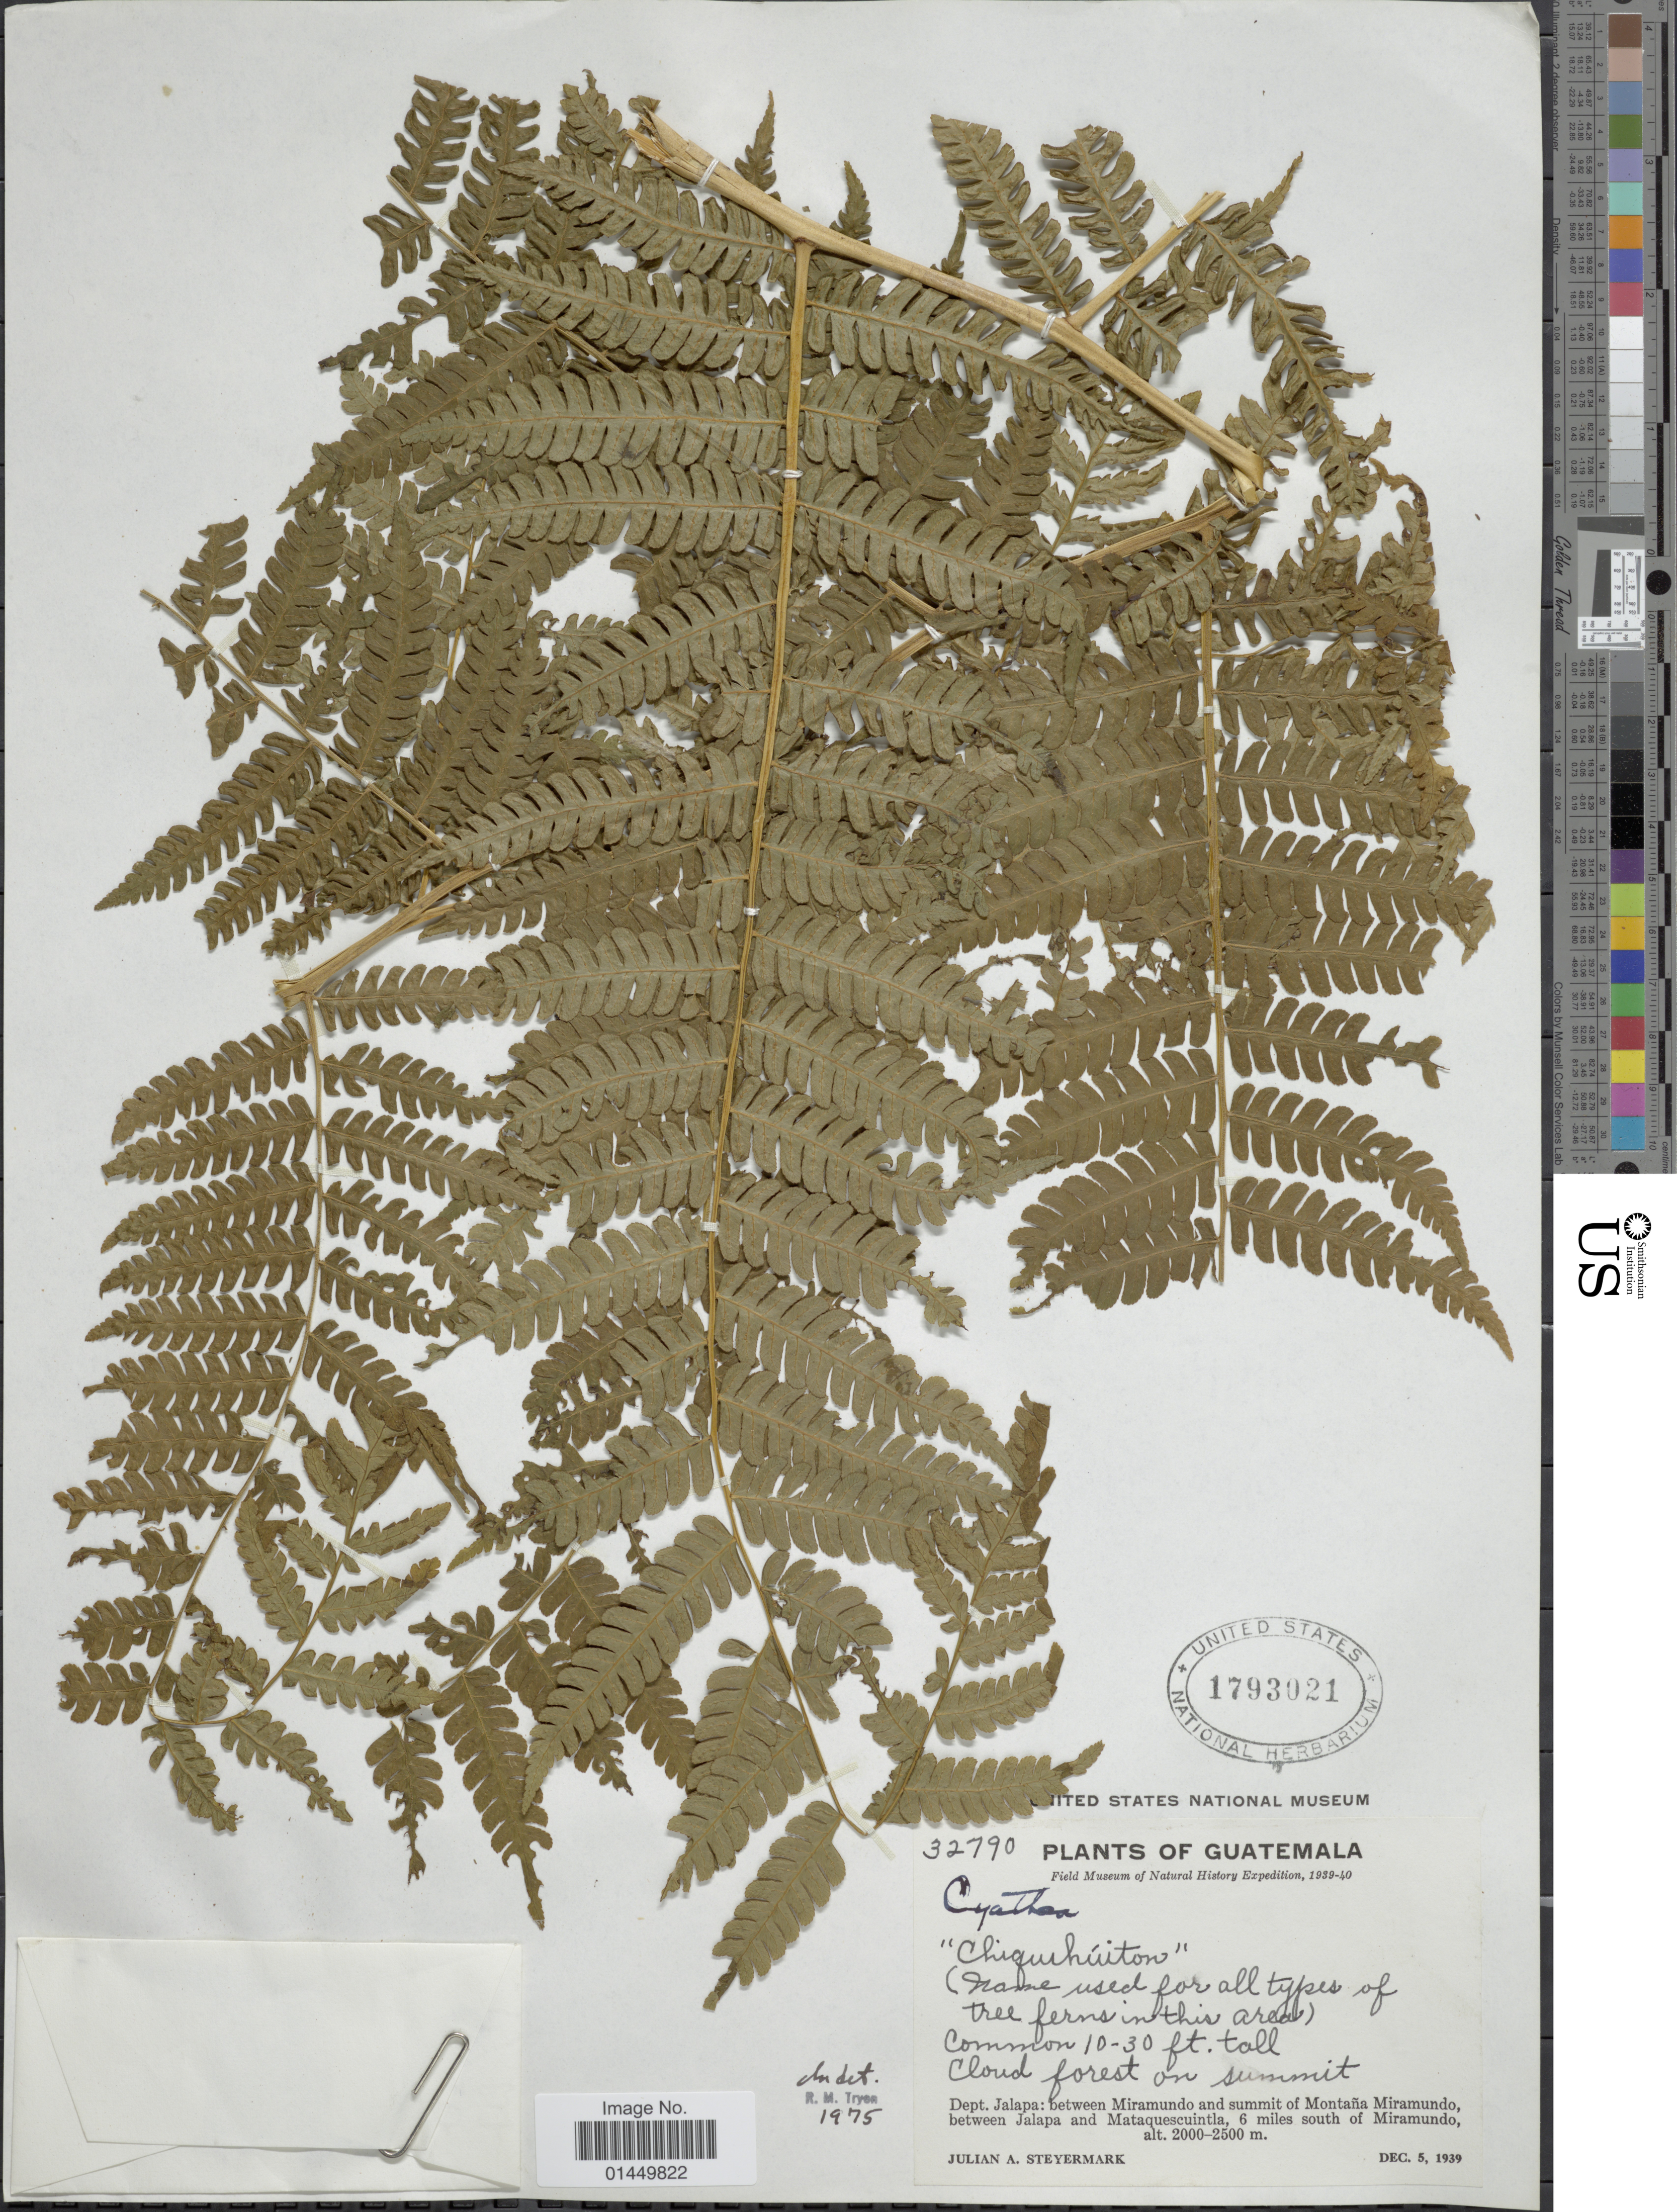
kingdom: Plantae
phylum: Tracheophyta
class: Polypodiopsida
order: Cyatheales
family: Cyatheaceae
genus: Cyathea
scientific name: Cyathea sp.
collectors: J. Steyermark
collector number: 32790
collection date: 1939-11-05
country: Guatemala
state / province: Jalapa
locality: Dept. Jalapa: between Miramundo and summit of Montana Miramundo, between Jalapa and Mataquscuintla, 6 miles of Miramundo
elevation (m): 2000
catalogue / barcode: US 1793021